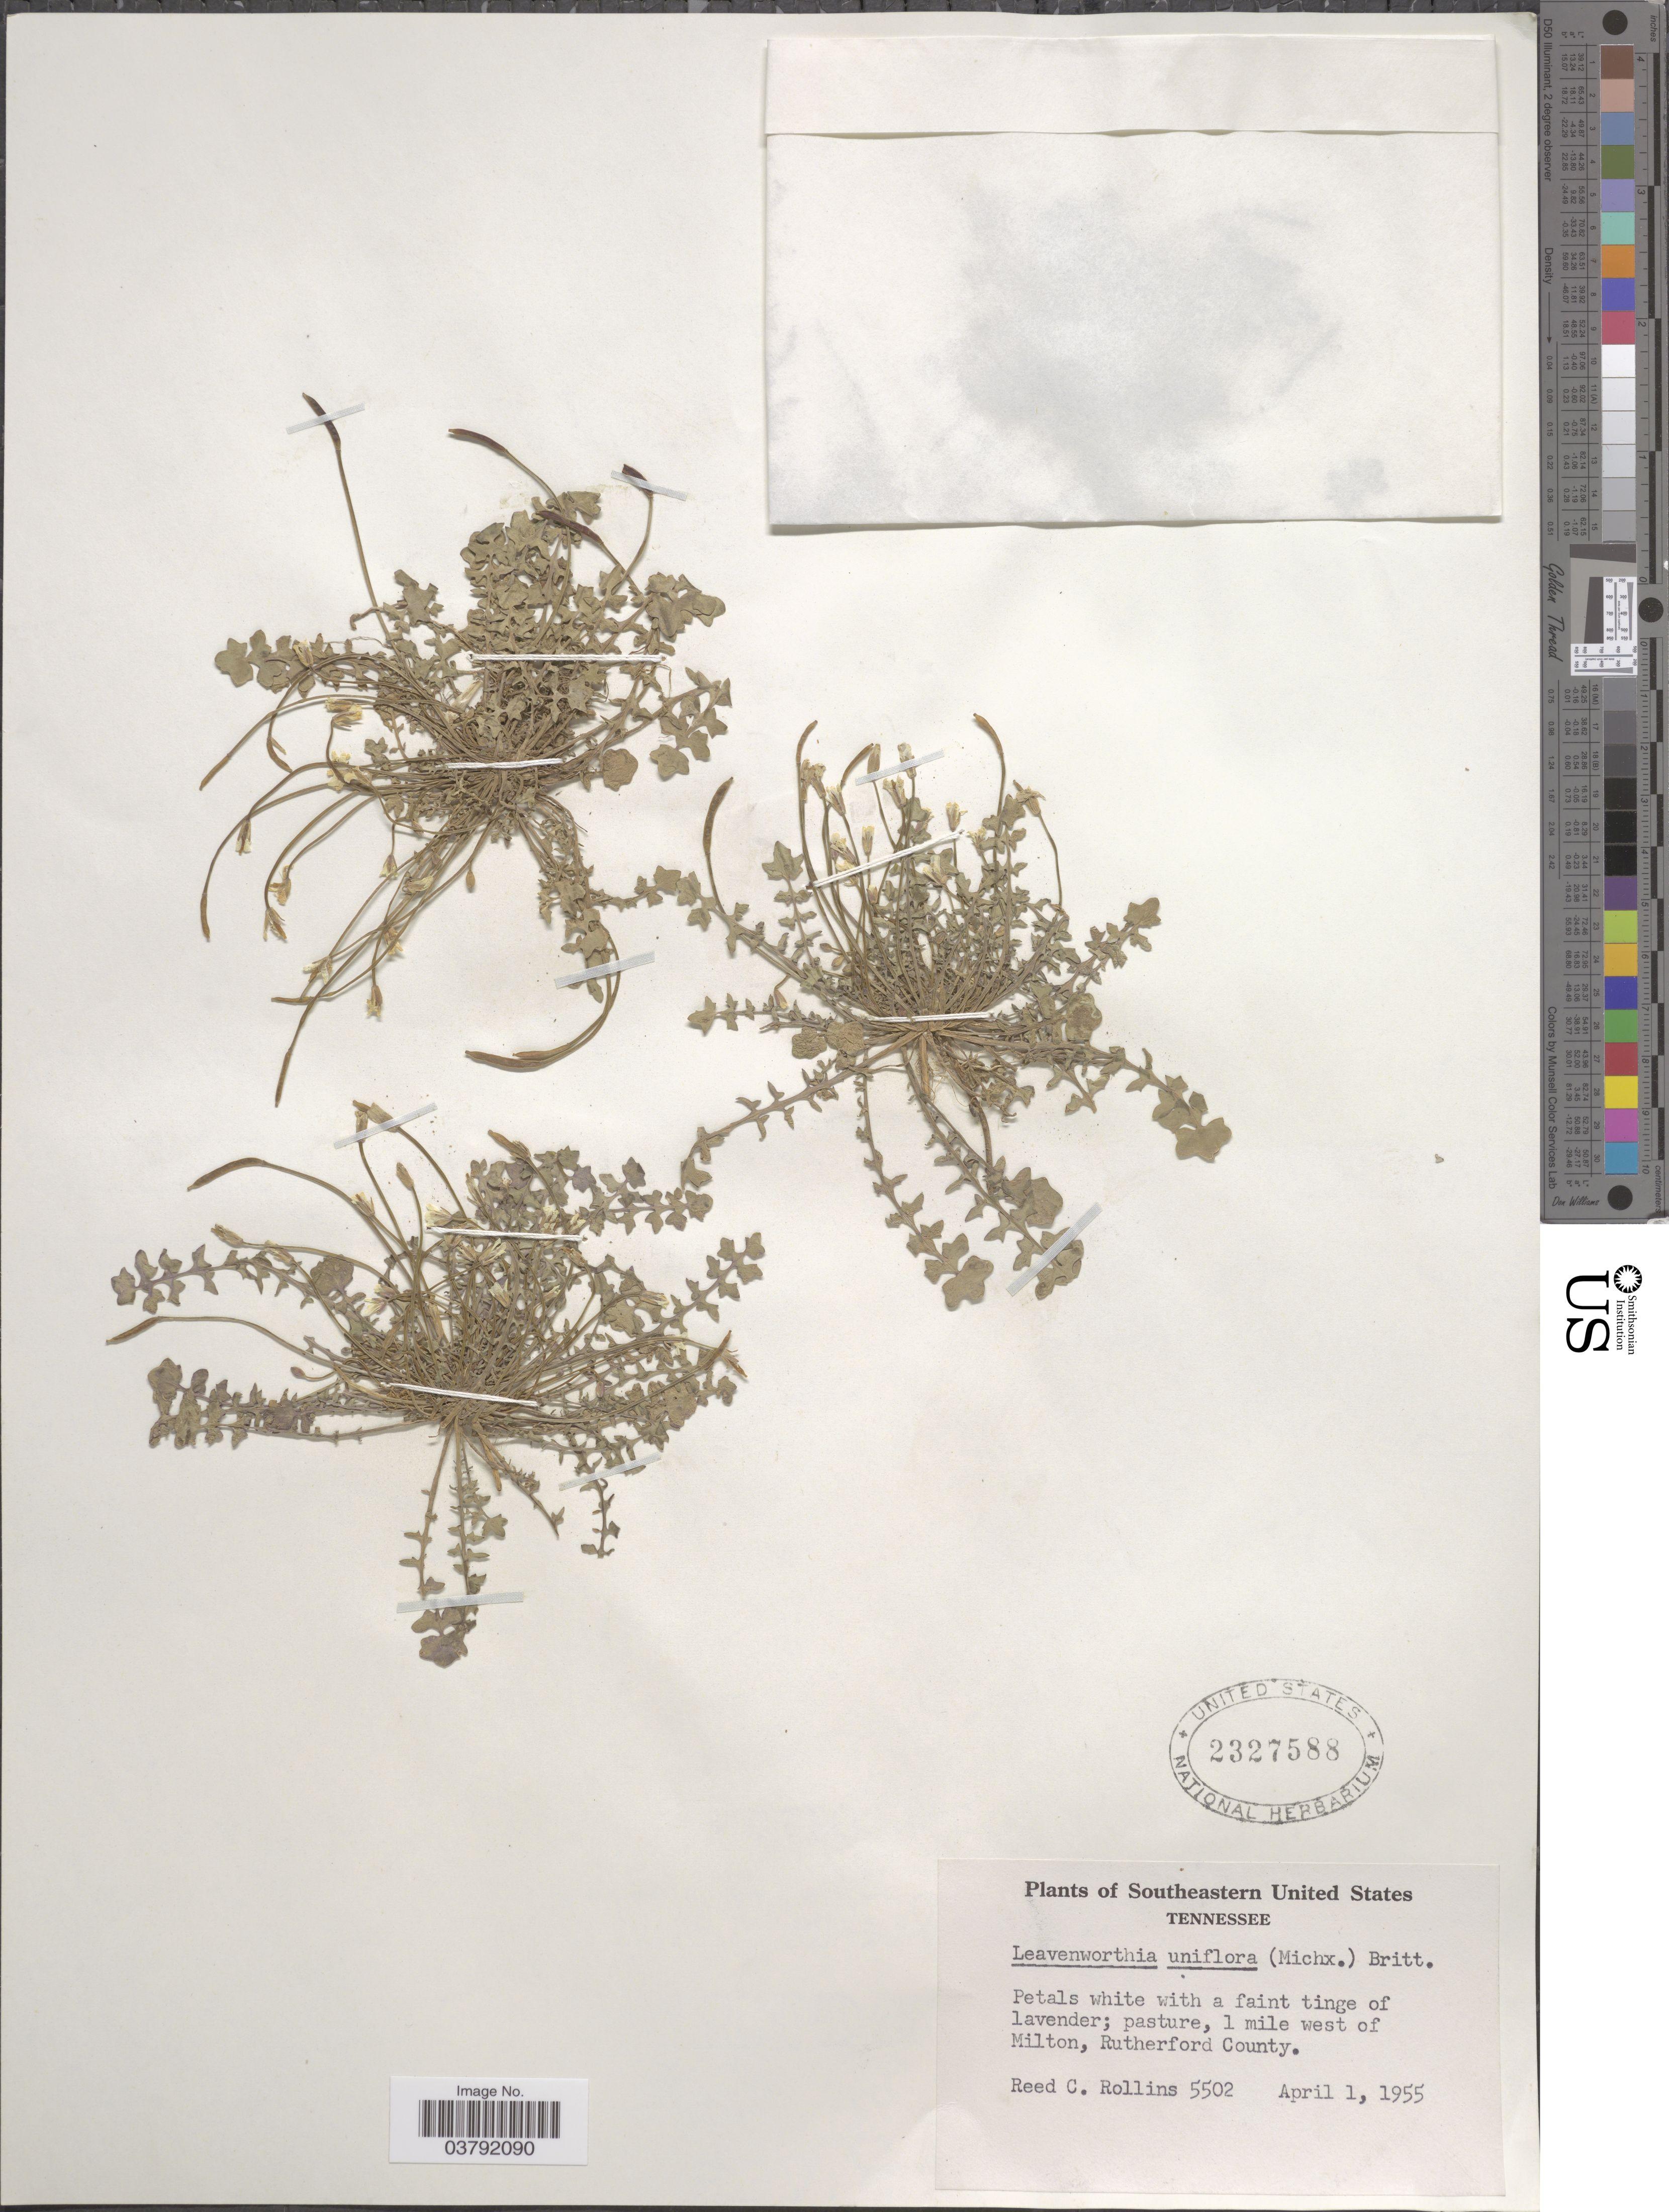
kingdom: Plantae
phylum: Tracheophyta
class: Magnoliopsida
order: Brassicales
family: Brassicaceae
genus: Leavenworthia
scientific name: Leavenworthia uniflora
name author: (Michx.) Britton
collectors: R. C. Rollins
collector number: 5502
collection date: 1955-04-01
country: United States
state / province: Tennessee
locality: Southeastern United States. 1 mile west of Milton, Rutherford County.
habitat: pasture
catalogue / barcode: US 2327588